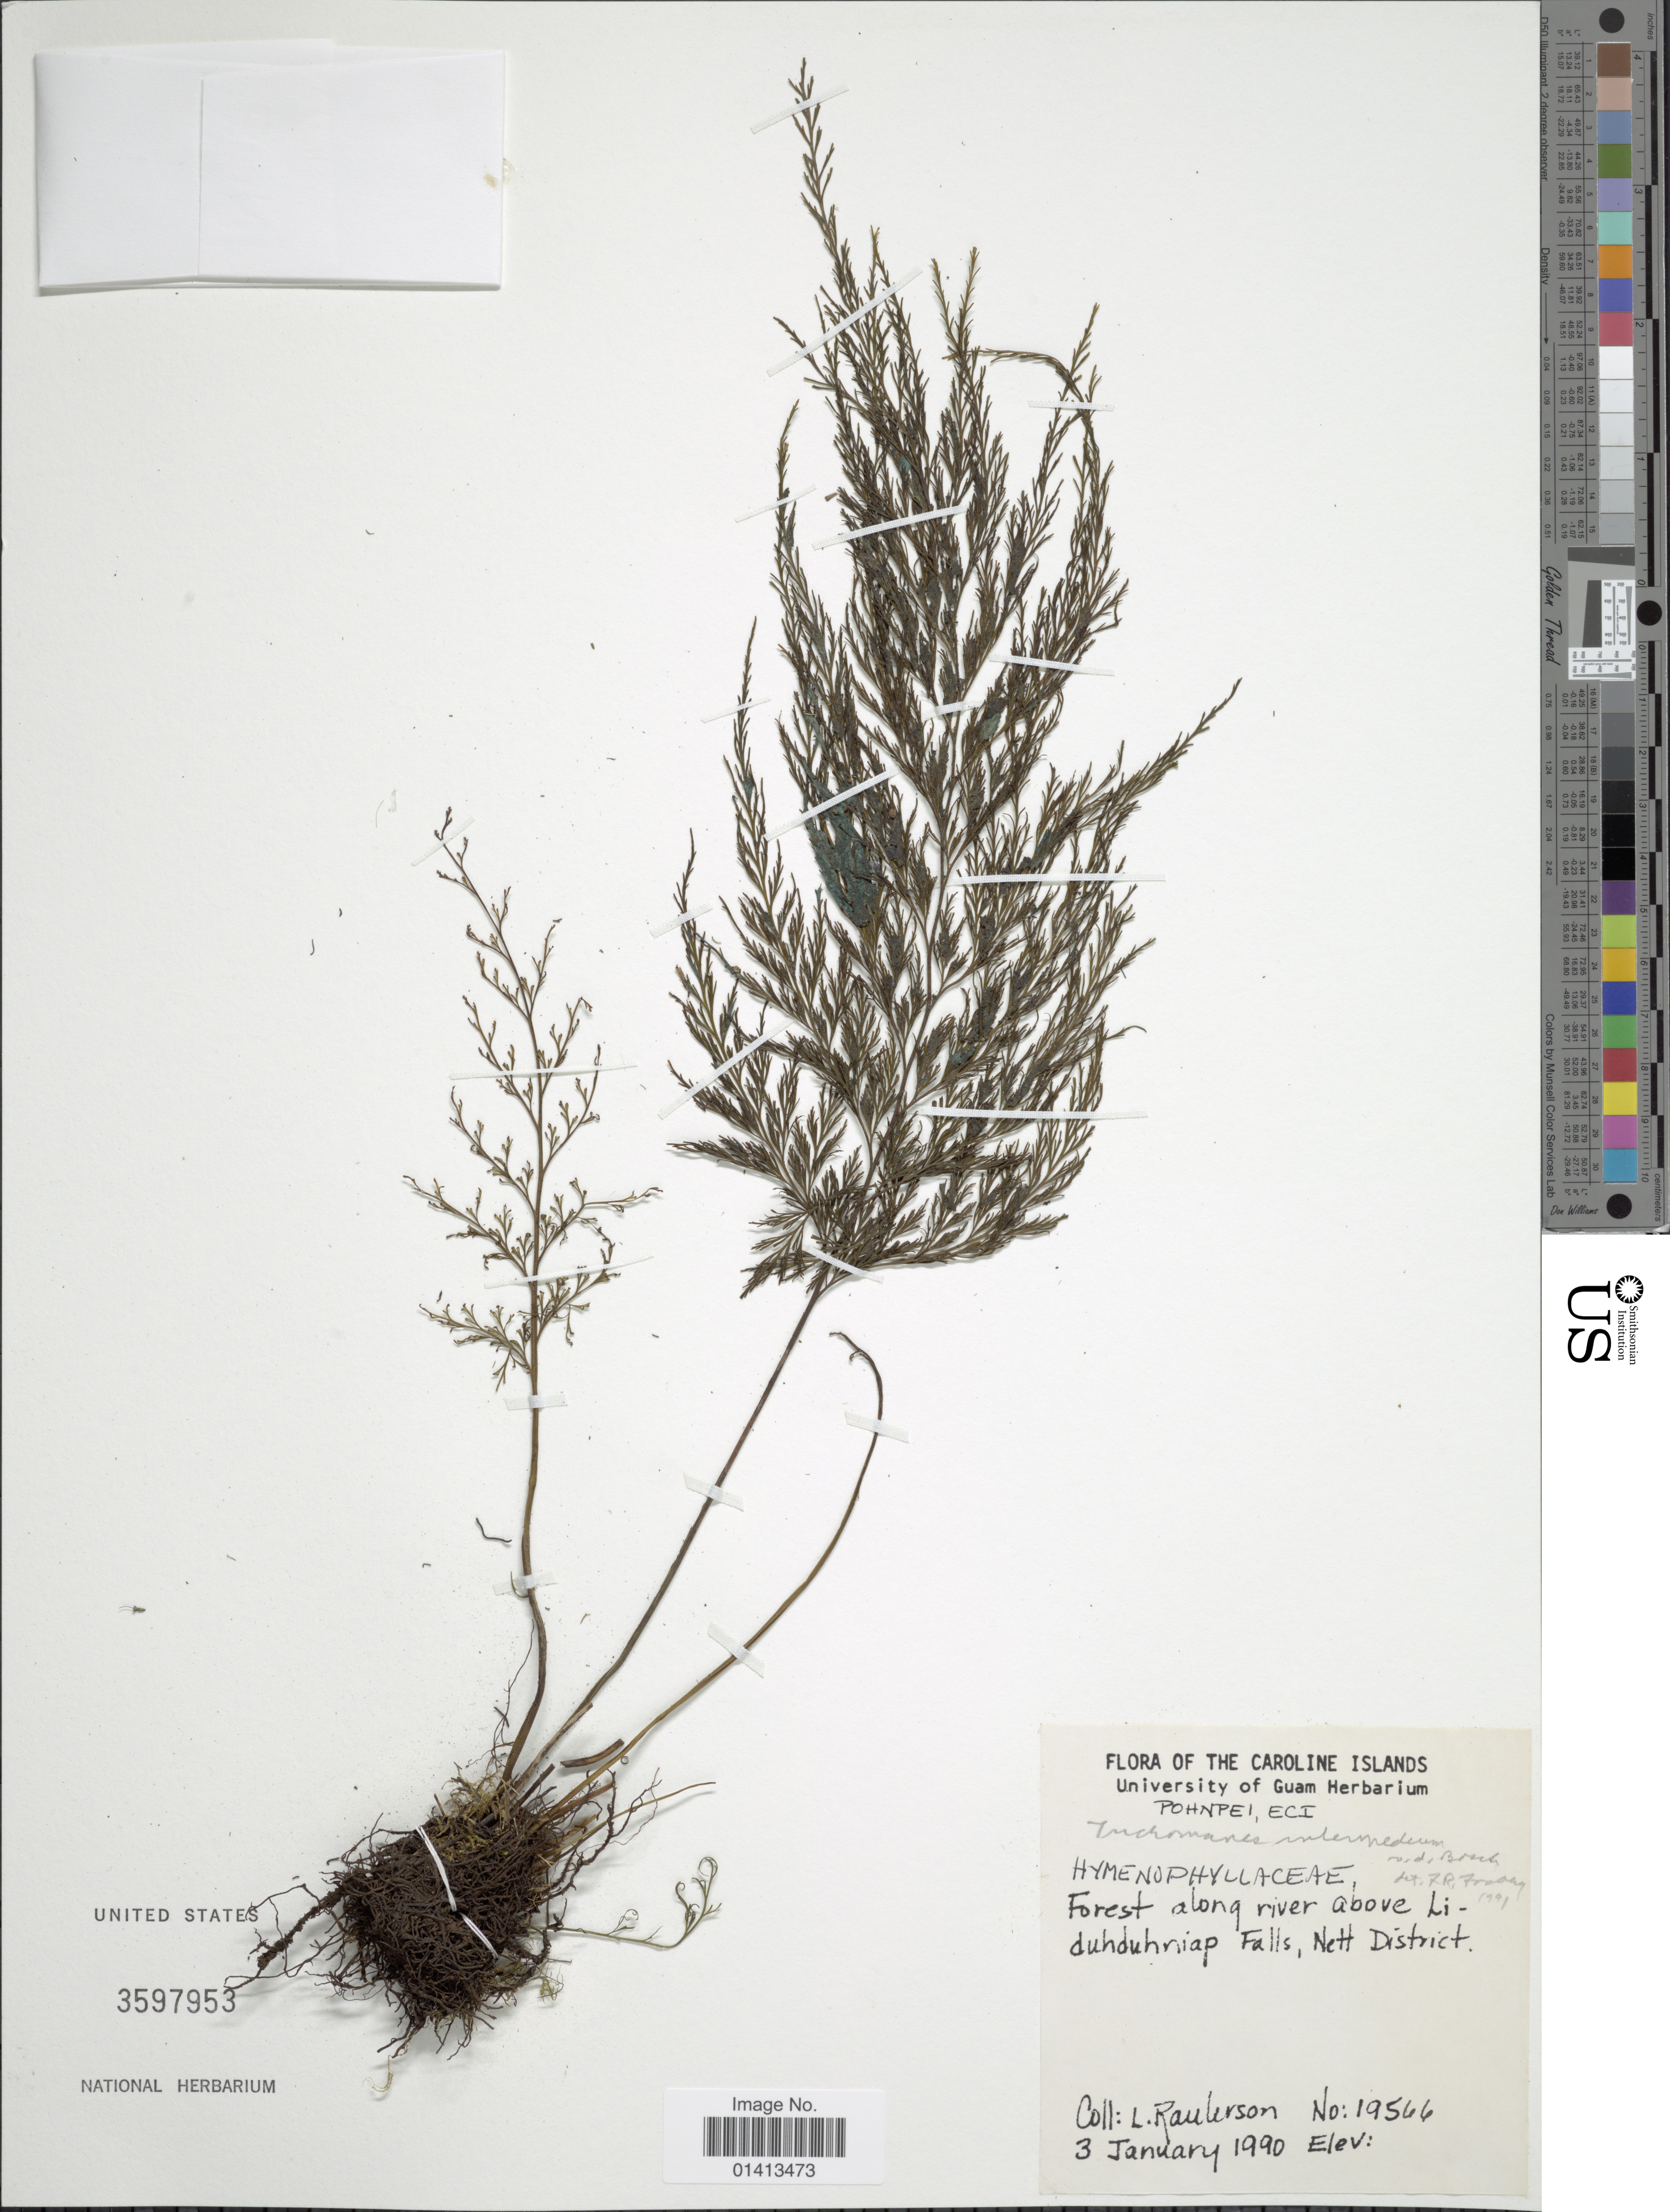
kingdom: Plantae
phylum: Tracheophyta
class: Polypodiopsida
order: Hymenophyllales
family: Hymenophyllaceae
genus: Crepidomanes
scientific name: Crepidomanes intermedium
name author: (Bosch) Ebihara & K. Iwats.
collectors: L. Raulerson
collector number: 19566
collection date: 1990-01-03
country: Micronesia, Federated States of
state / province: Pohnpei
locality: The Caroline Islands, Forest along river above Liduhduhniap Falls, Nett District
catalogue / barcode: US 3597953